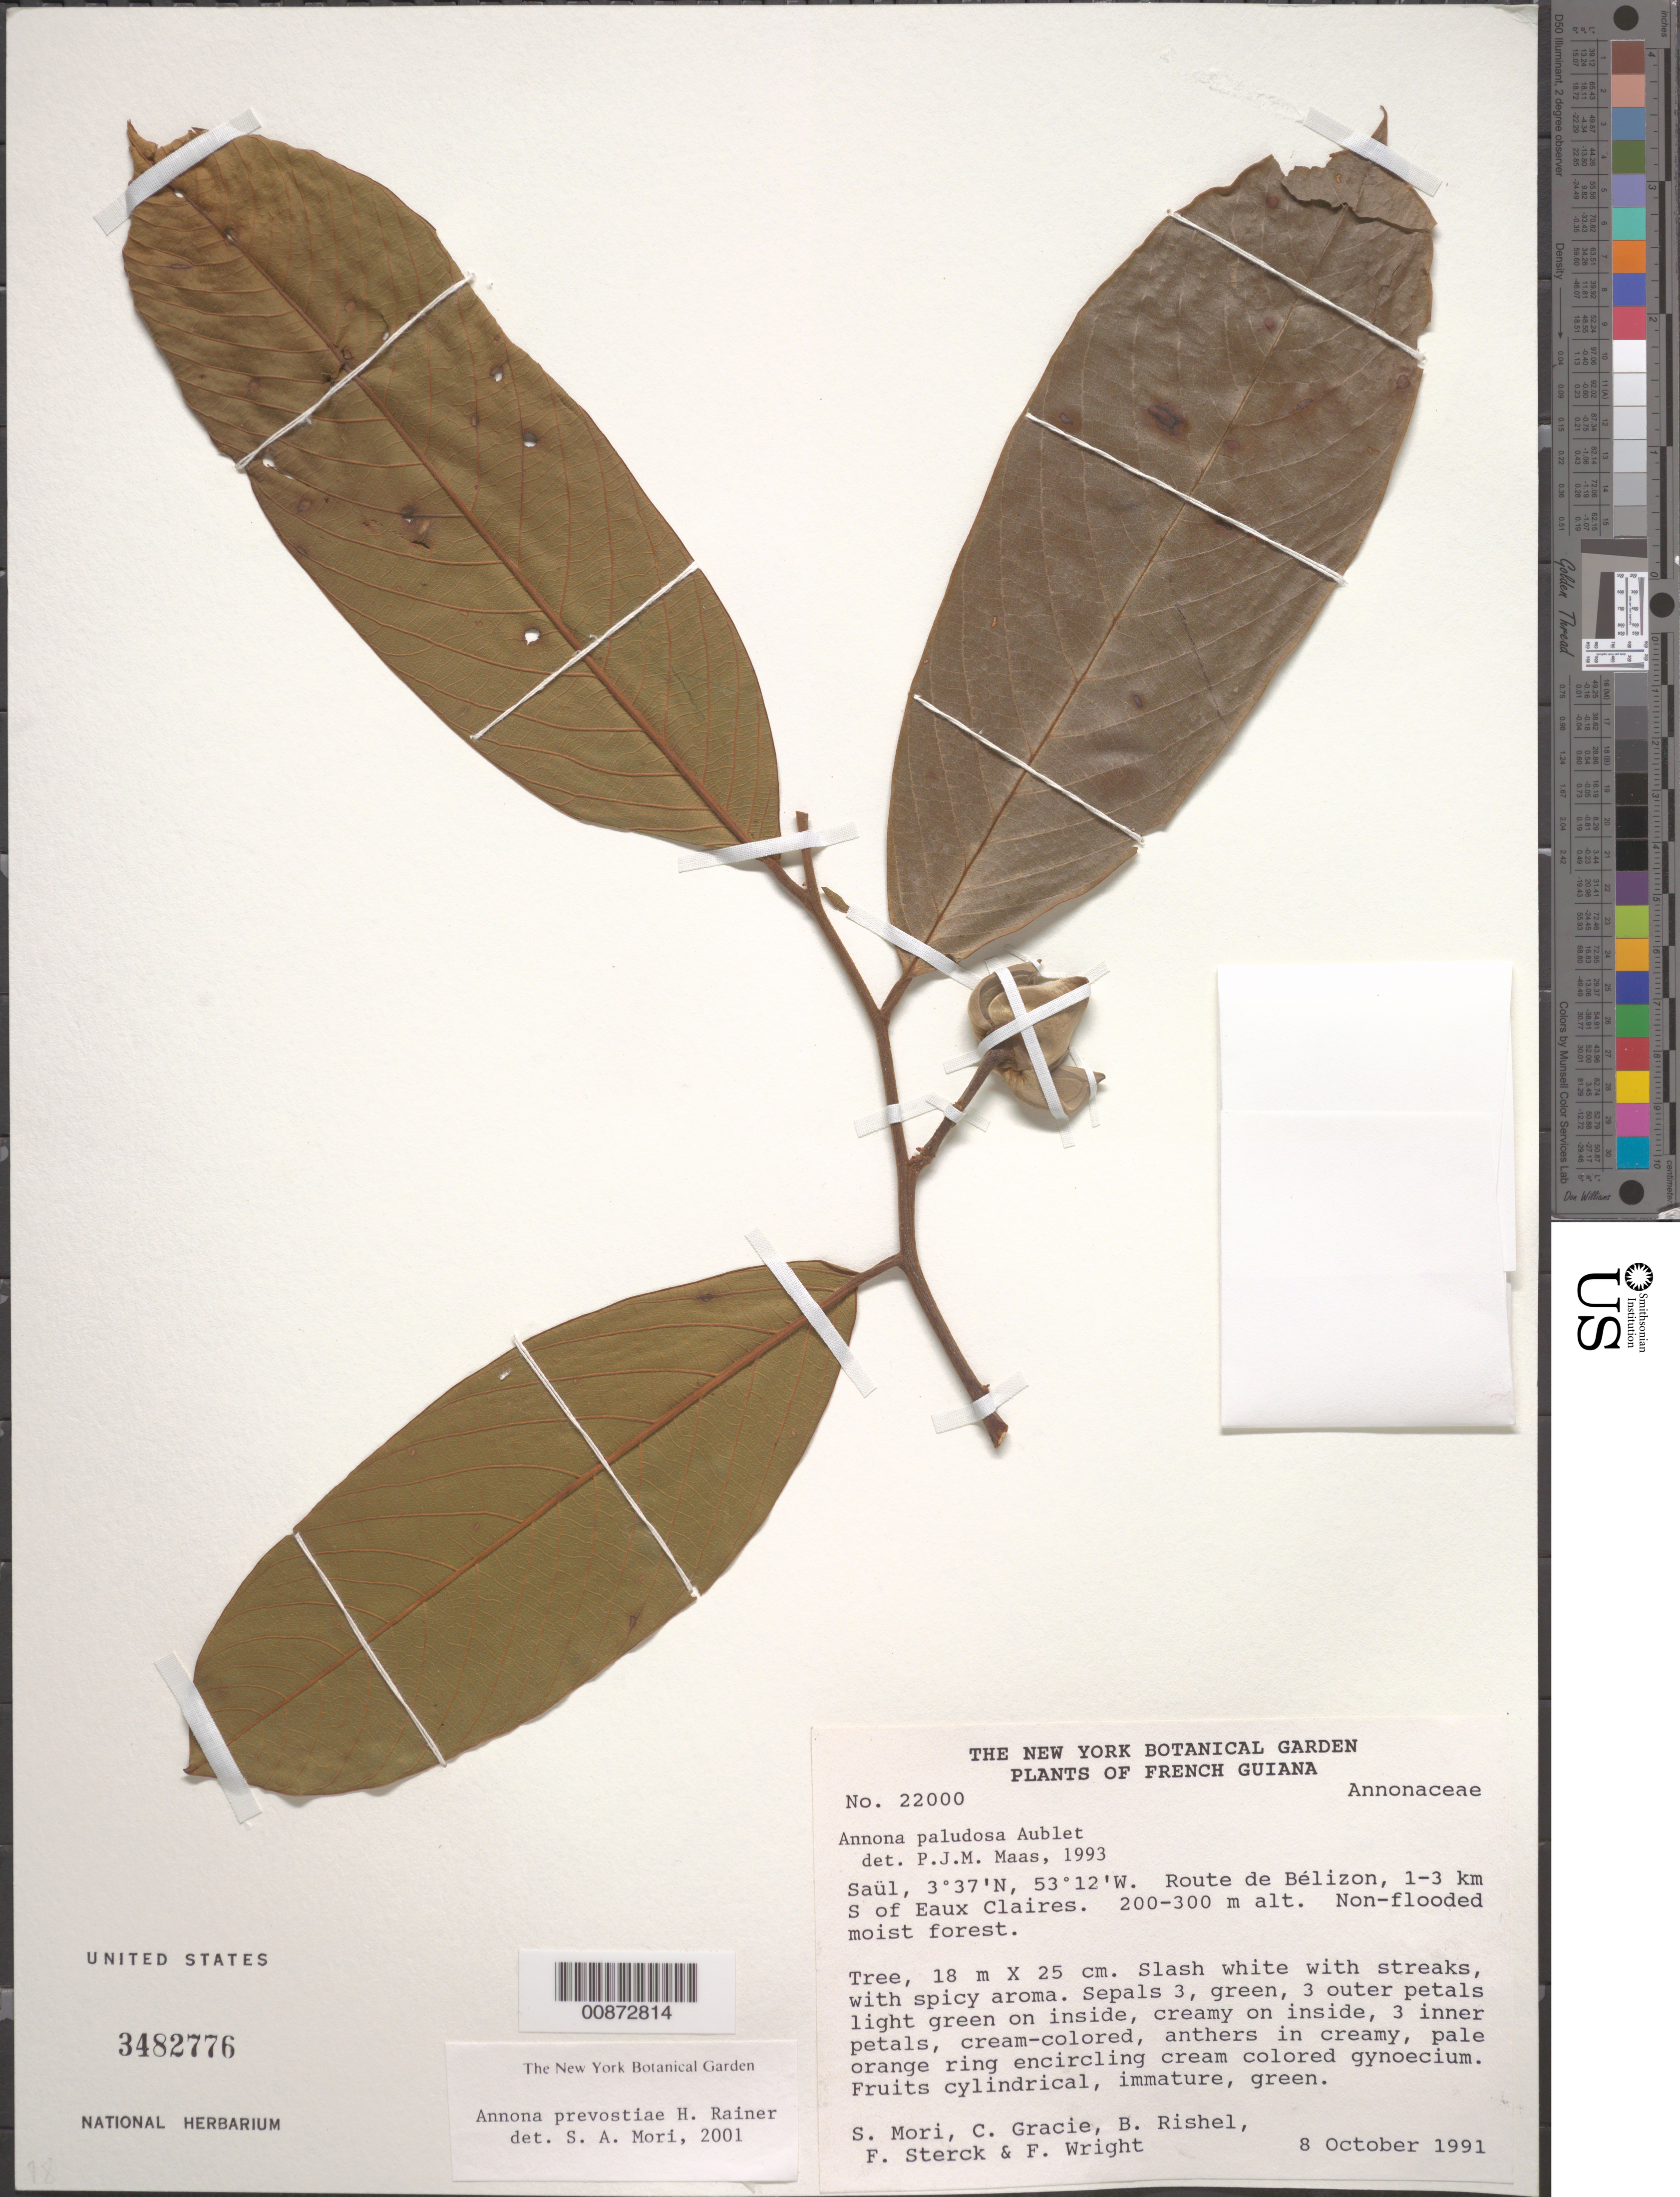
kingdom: Plantae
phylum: Tracheophyta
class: Magnoliopsida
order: Magnoliales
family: Annonaceae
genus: Annona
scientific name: Annona prevostiae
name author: H. Rainer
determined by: Mori, Scott A.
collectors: S. Mori, C. A. Gracie, B. Rishel, F. Sterck & F. Wright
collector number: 22000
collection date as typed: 8-Oct-91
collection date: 1991-10-08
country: French Guiana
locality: Saül, Route de Bélizon, 1-3 km S of Eaux Claires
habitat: Non-flooded moist forest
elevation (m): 200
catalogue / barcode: US 3482776